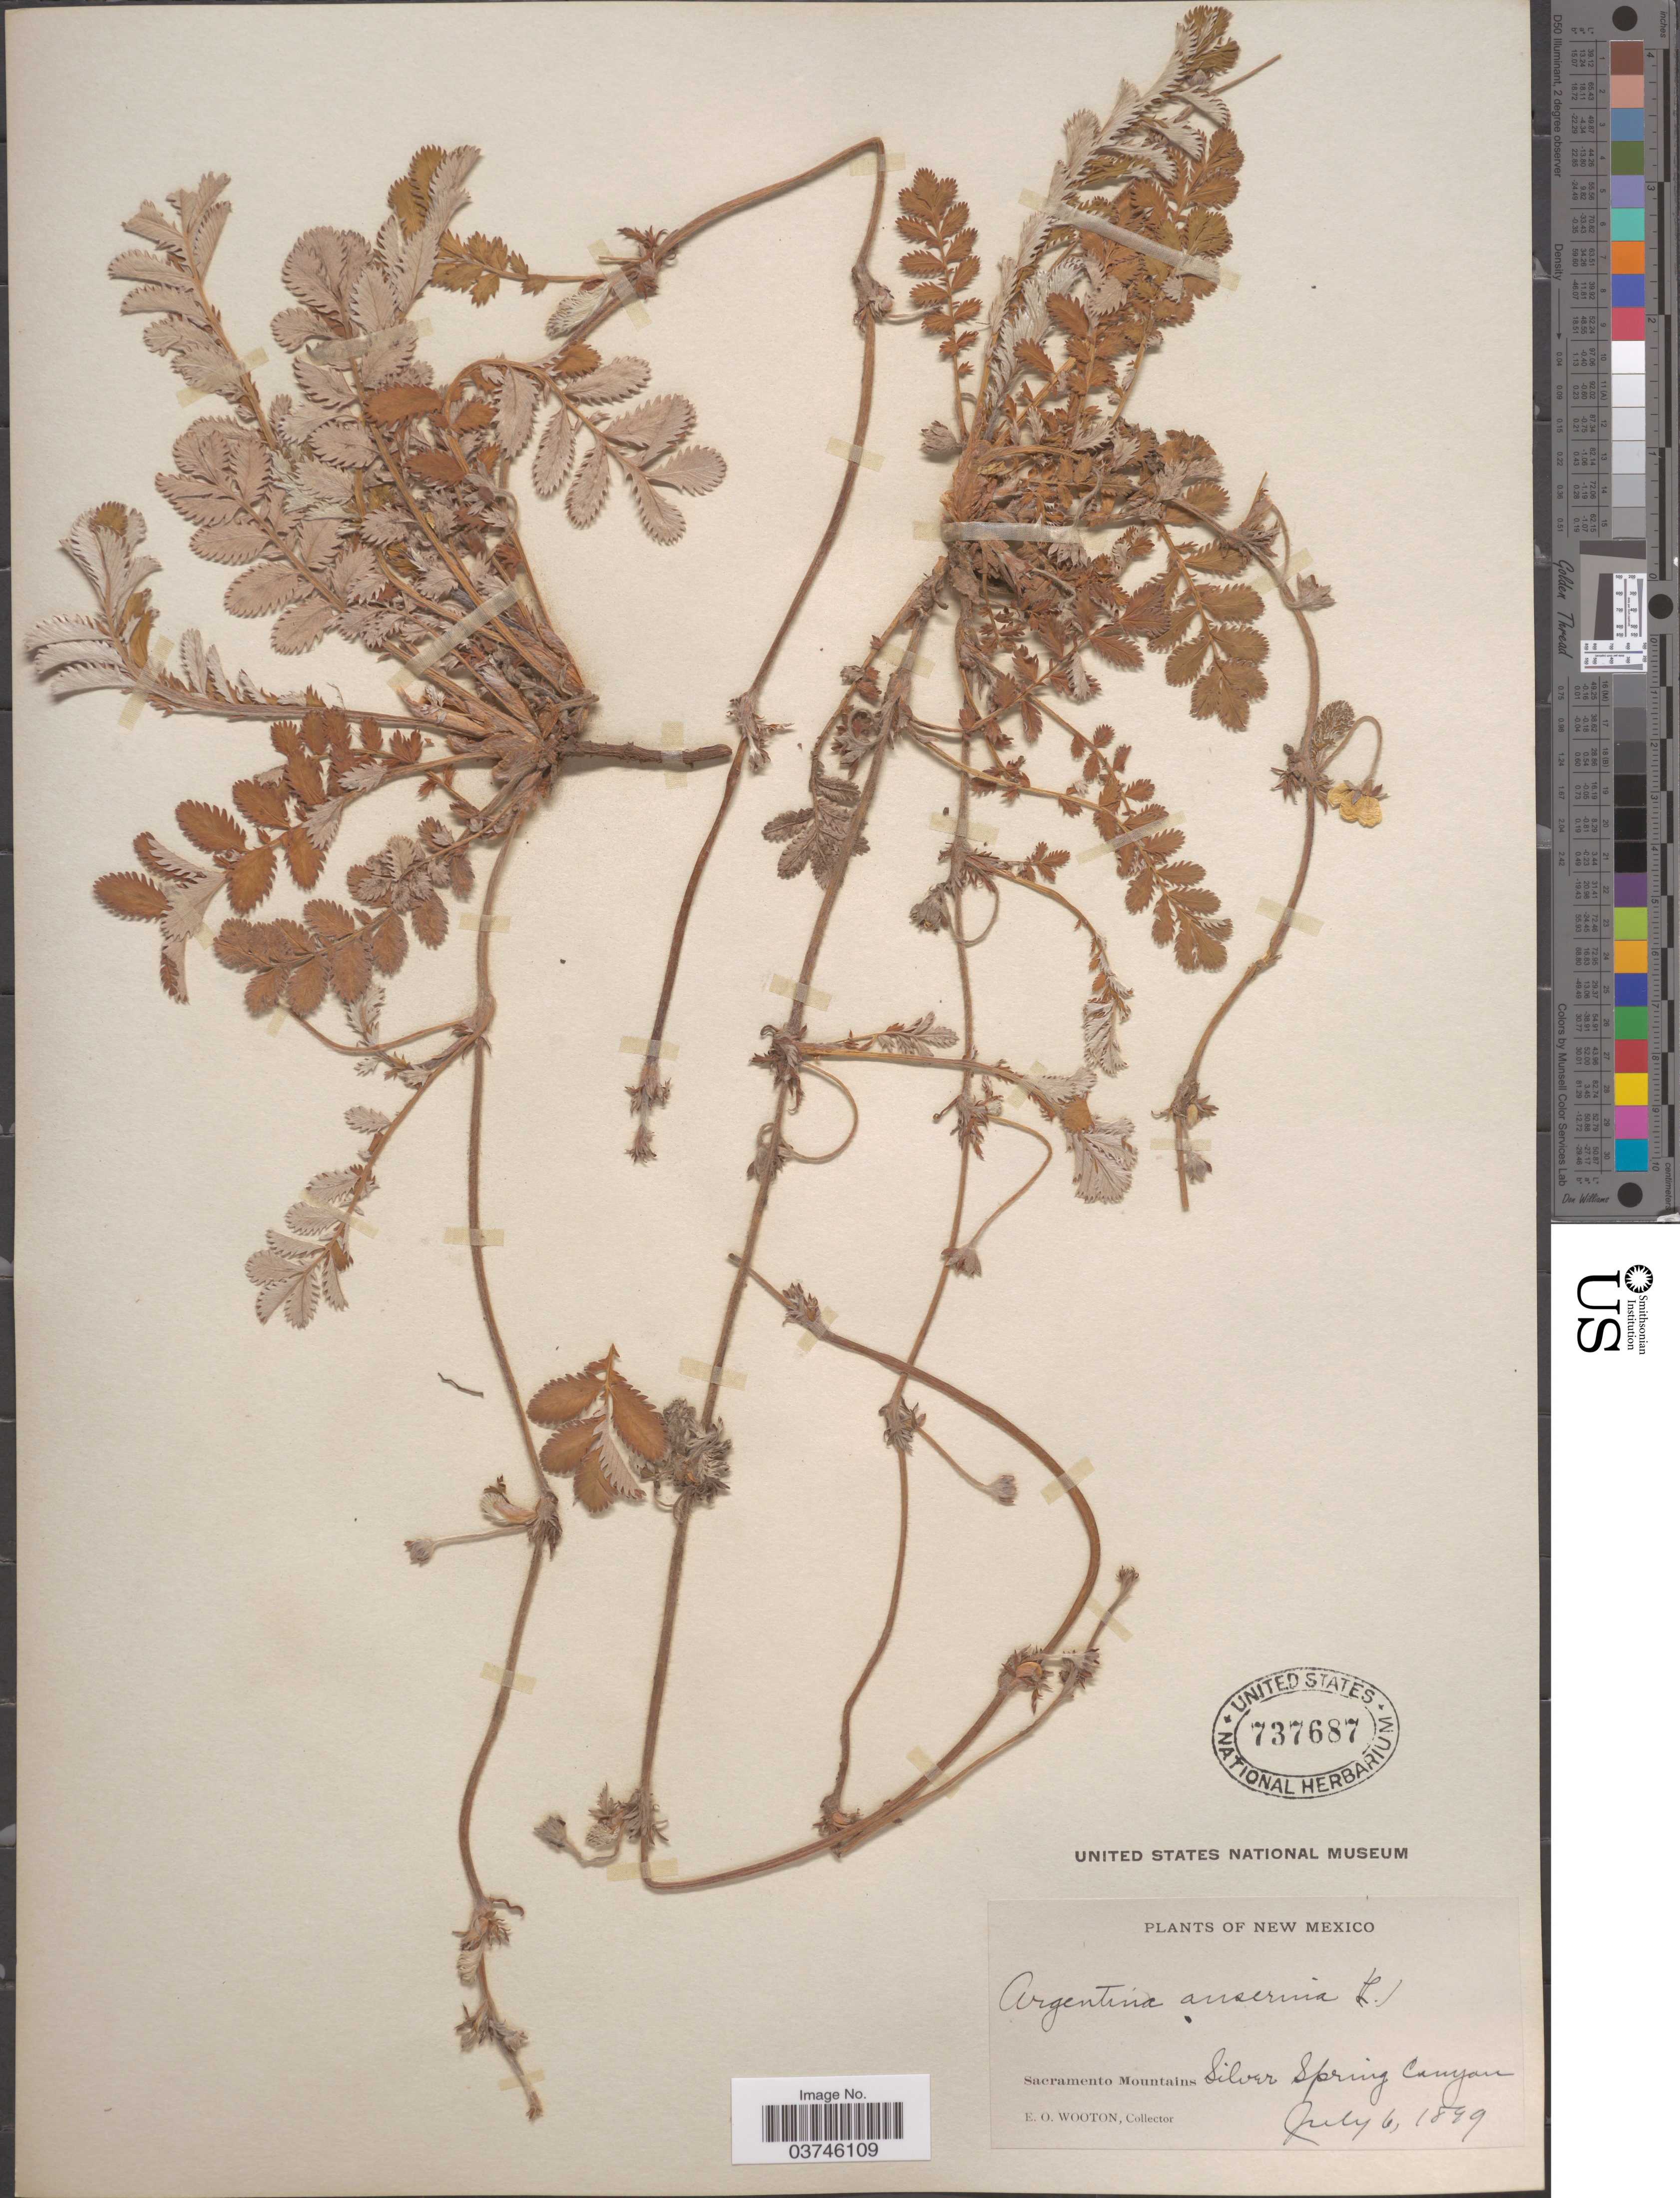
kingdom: Plantae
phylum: Tracheophyta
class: Magnoliopsida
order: Rosales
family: Rosaceae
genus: Argentina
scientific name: Argentina anserina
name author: (L.) Rydb.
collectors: E. O. Wooton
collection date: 1899-07-06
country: United States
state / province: New Mexico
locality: Sacramento Mountains. Silver Spring Canyon.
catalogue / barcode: US 737687